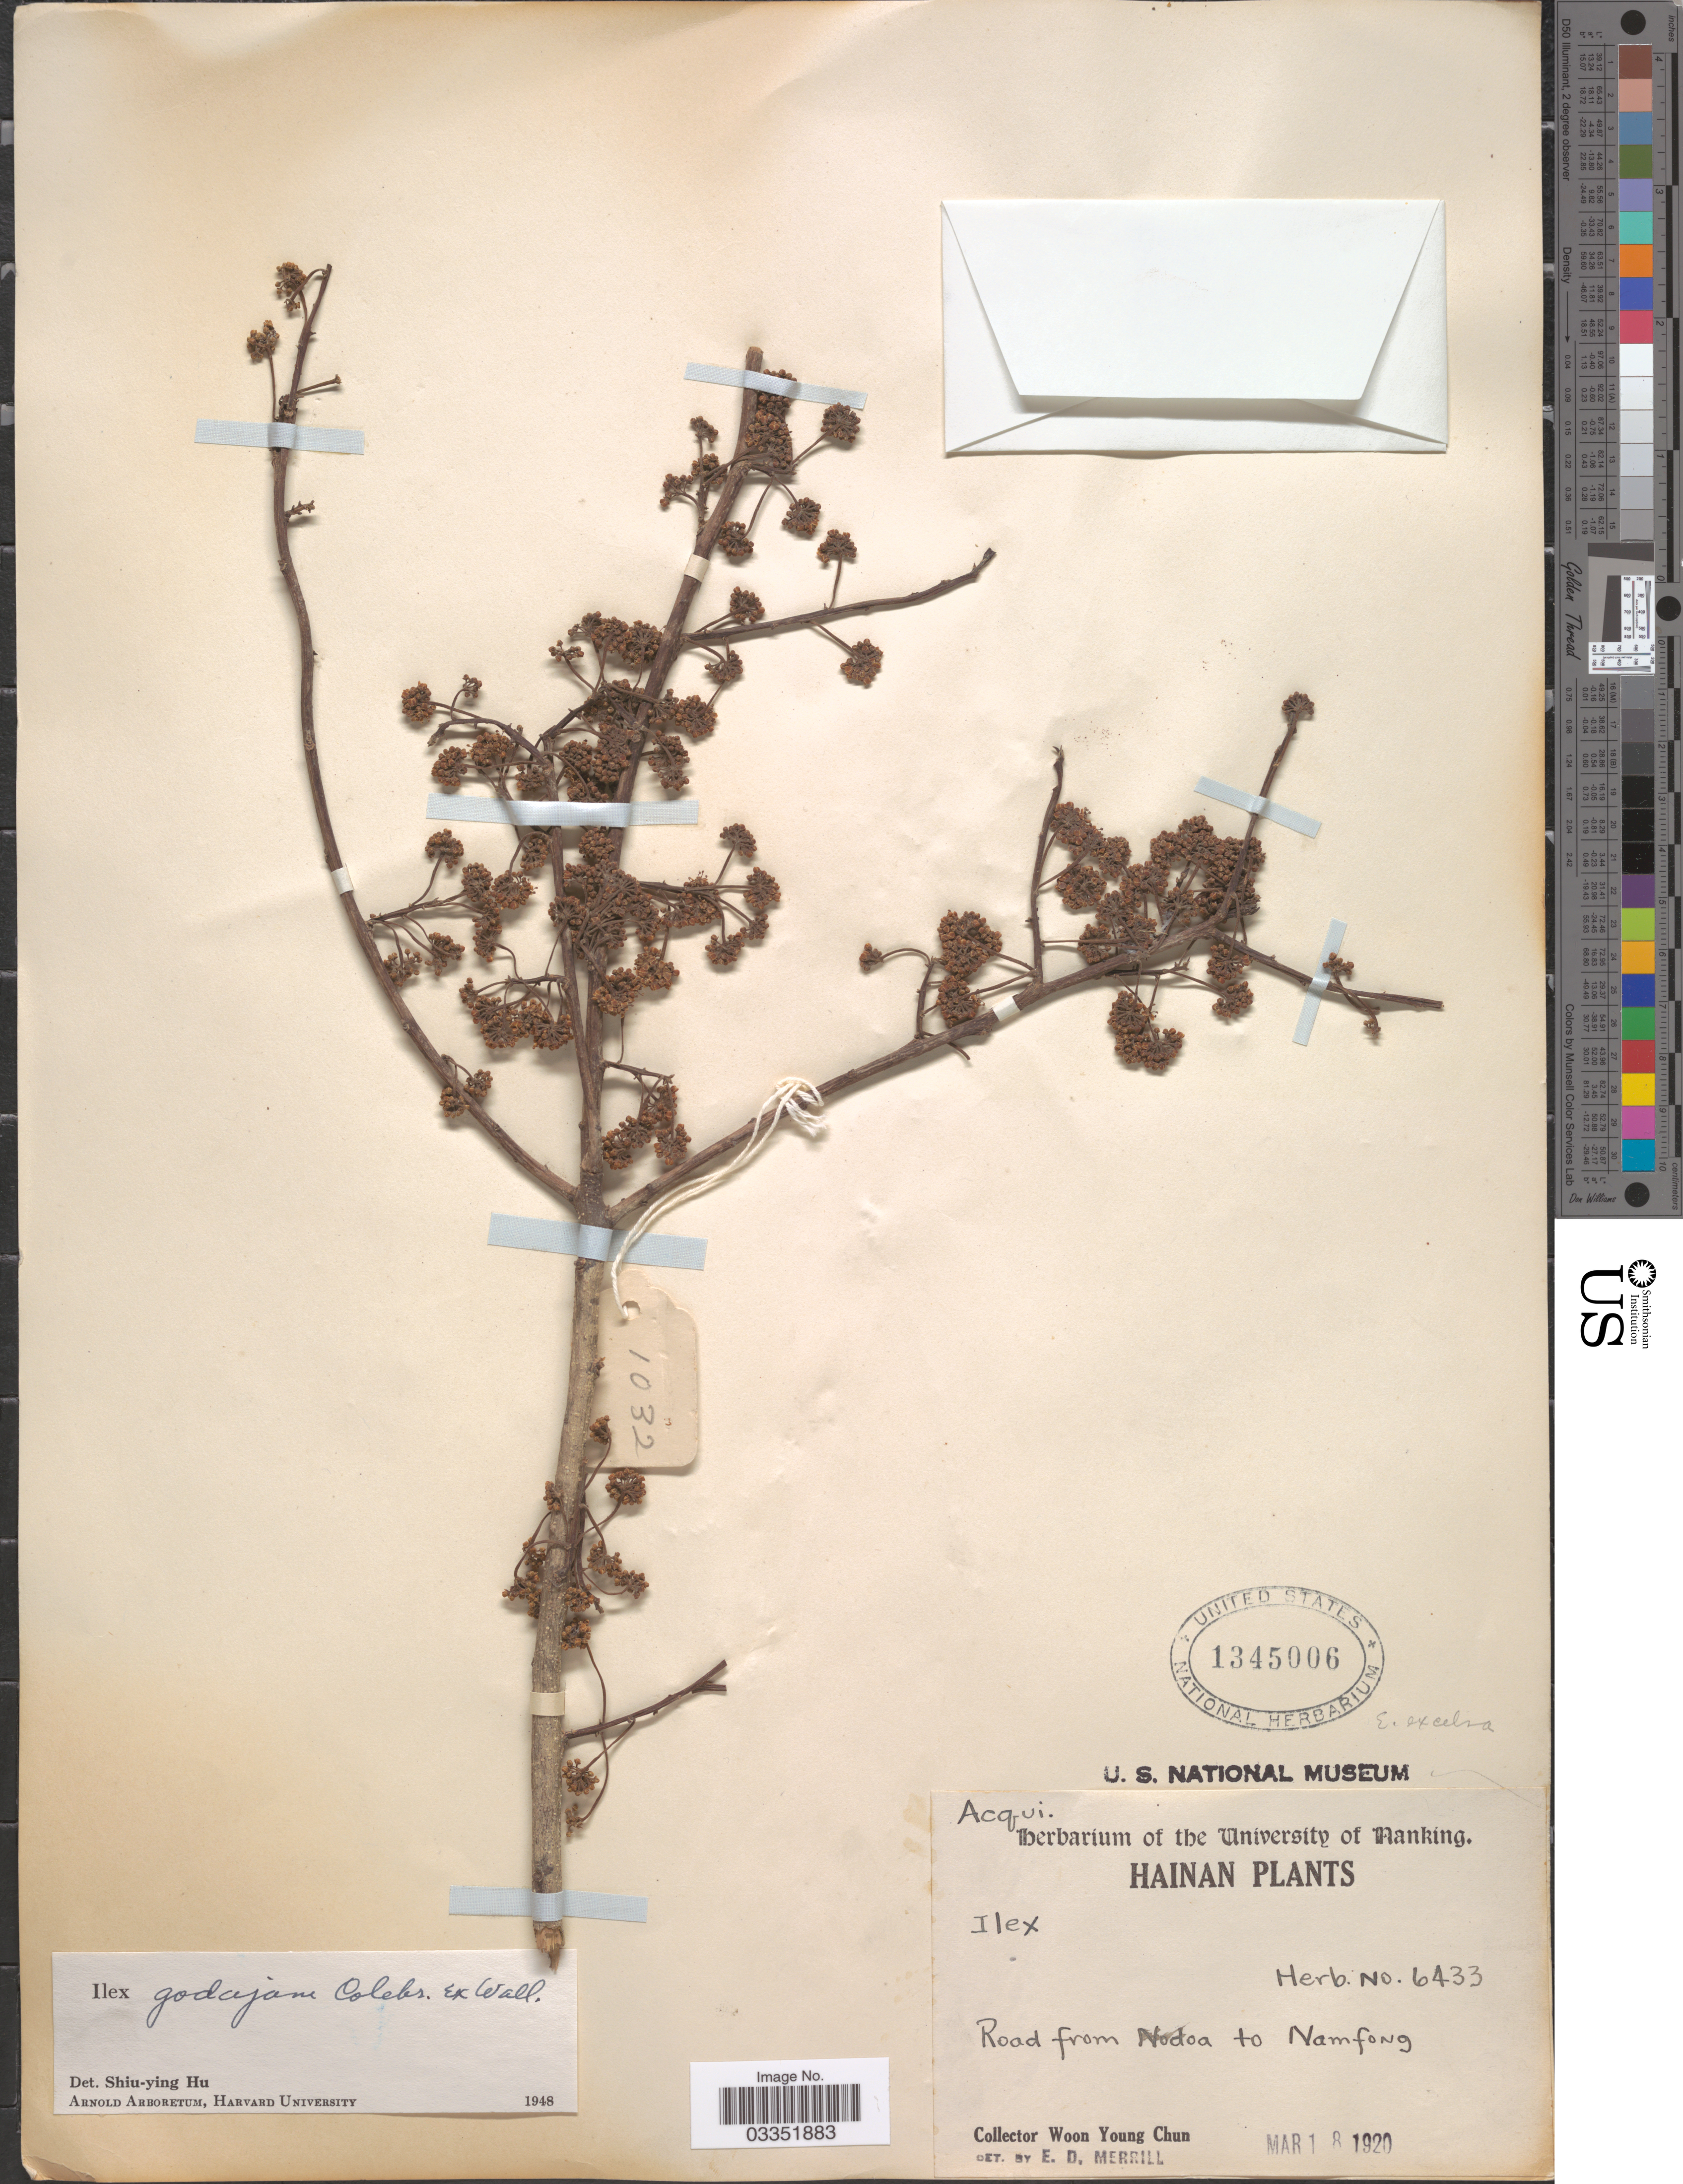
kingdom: Plantae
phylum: Tracheophyta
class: Magnoliopsida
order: Aquifoliales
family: Aquifoliaceae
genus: Ilex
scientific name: Ilex godajam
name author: Wall. ex Hook. f.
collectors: W. Y. Chun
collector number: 6433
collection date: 1920-03-18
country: China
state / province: Hainan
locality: Road from Nodoa to Namfong.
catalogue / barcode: US 1345006